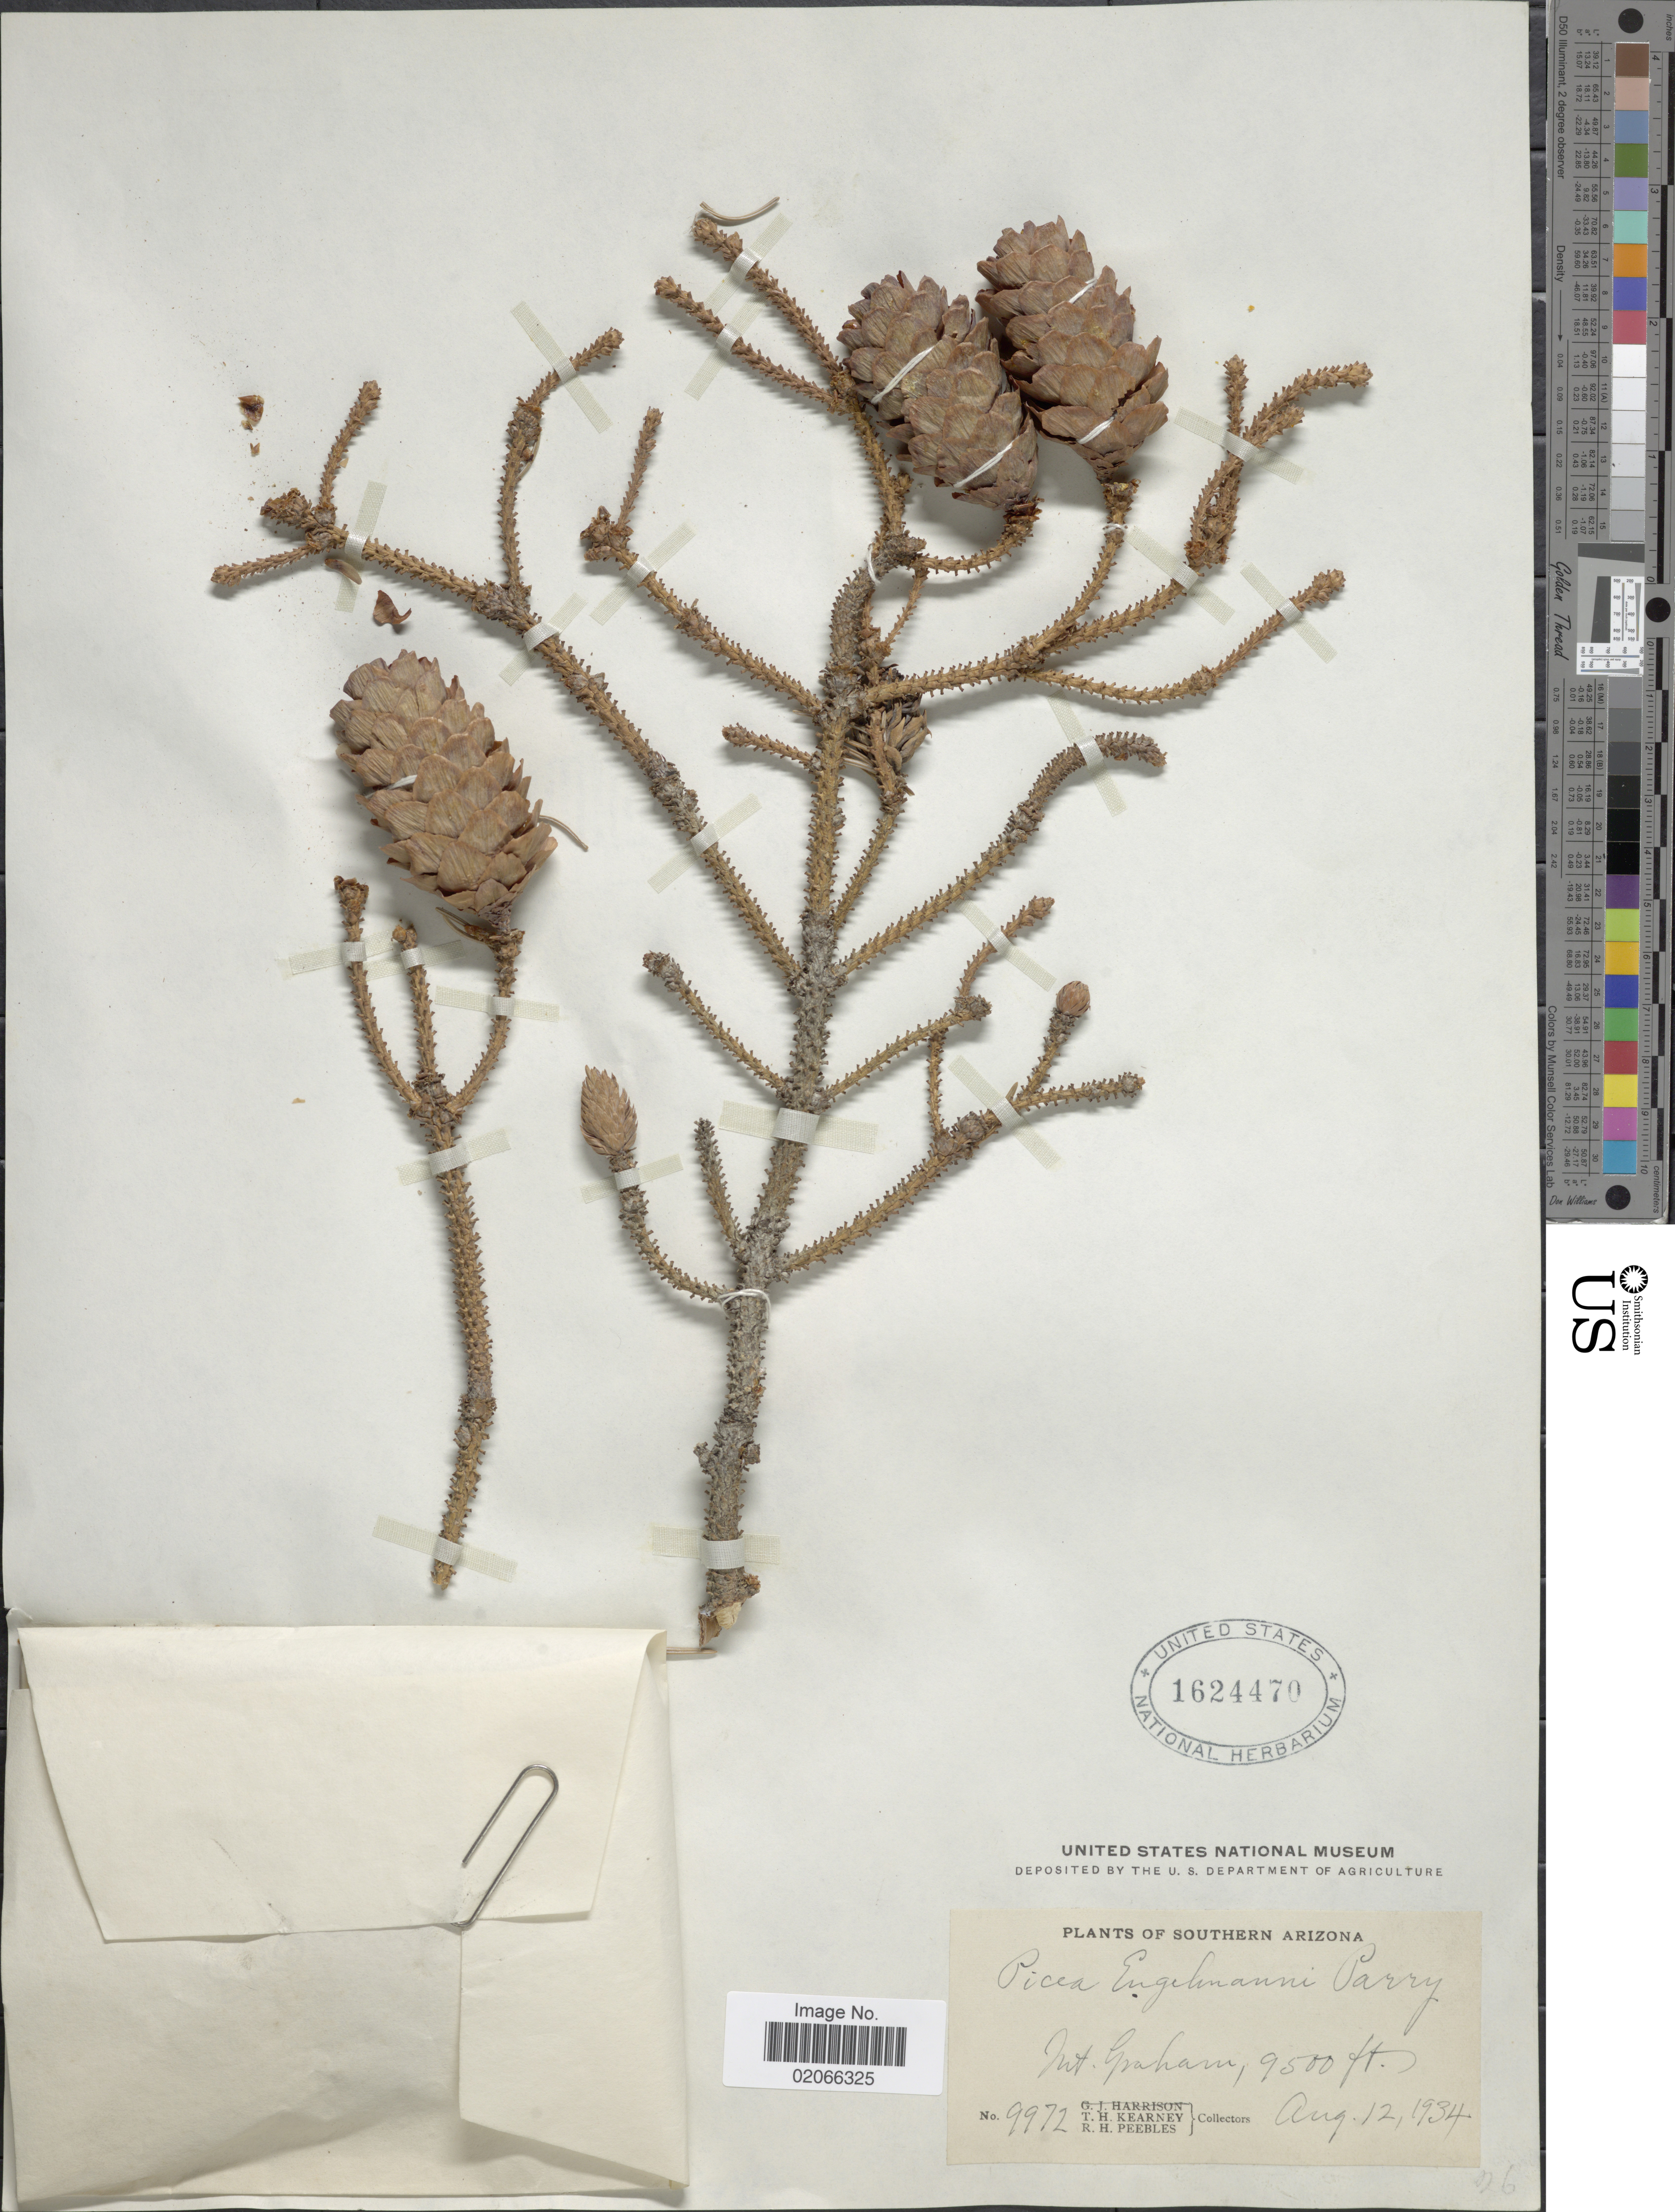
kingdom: Plantae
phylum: Tracheophyta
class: Pinopsida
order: Pinales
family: Pinaceae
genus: Picea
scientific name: Picea engelmannii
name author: Parry ex Engelm.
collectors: T. H. Kearney & R. H. Peebles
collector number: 9972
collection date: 1934-08-12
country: United States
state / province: Arizona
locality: Southern Arizona, Mt. Graham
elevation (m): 2896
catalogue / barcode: US 1624470